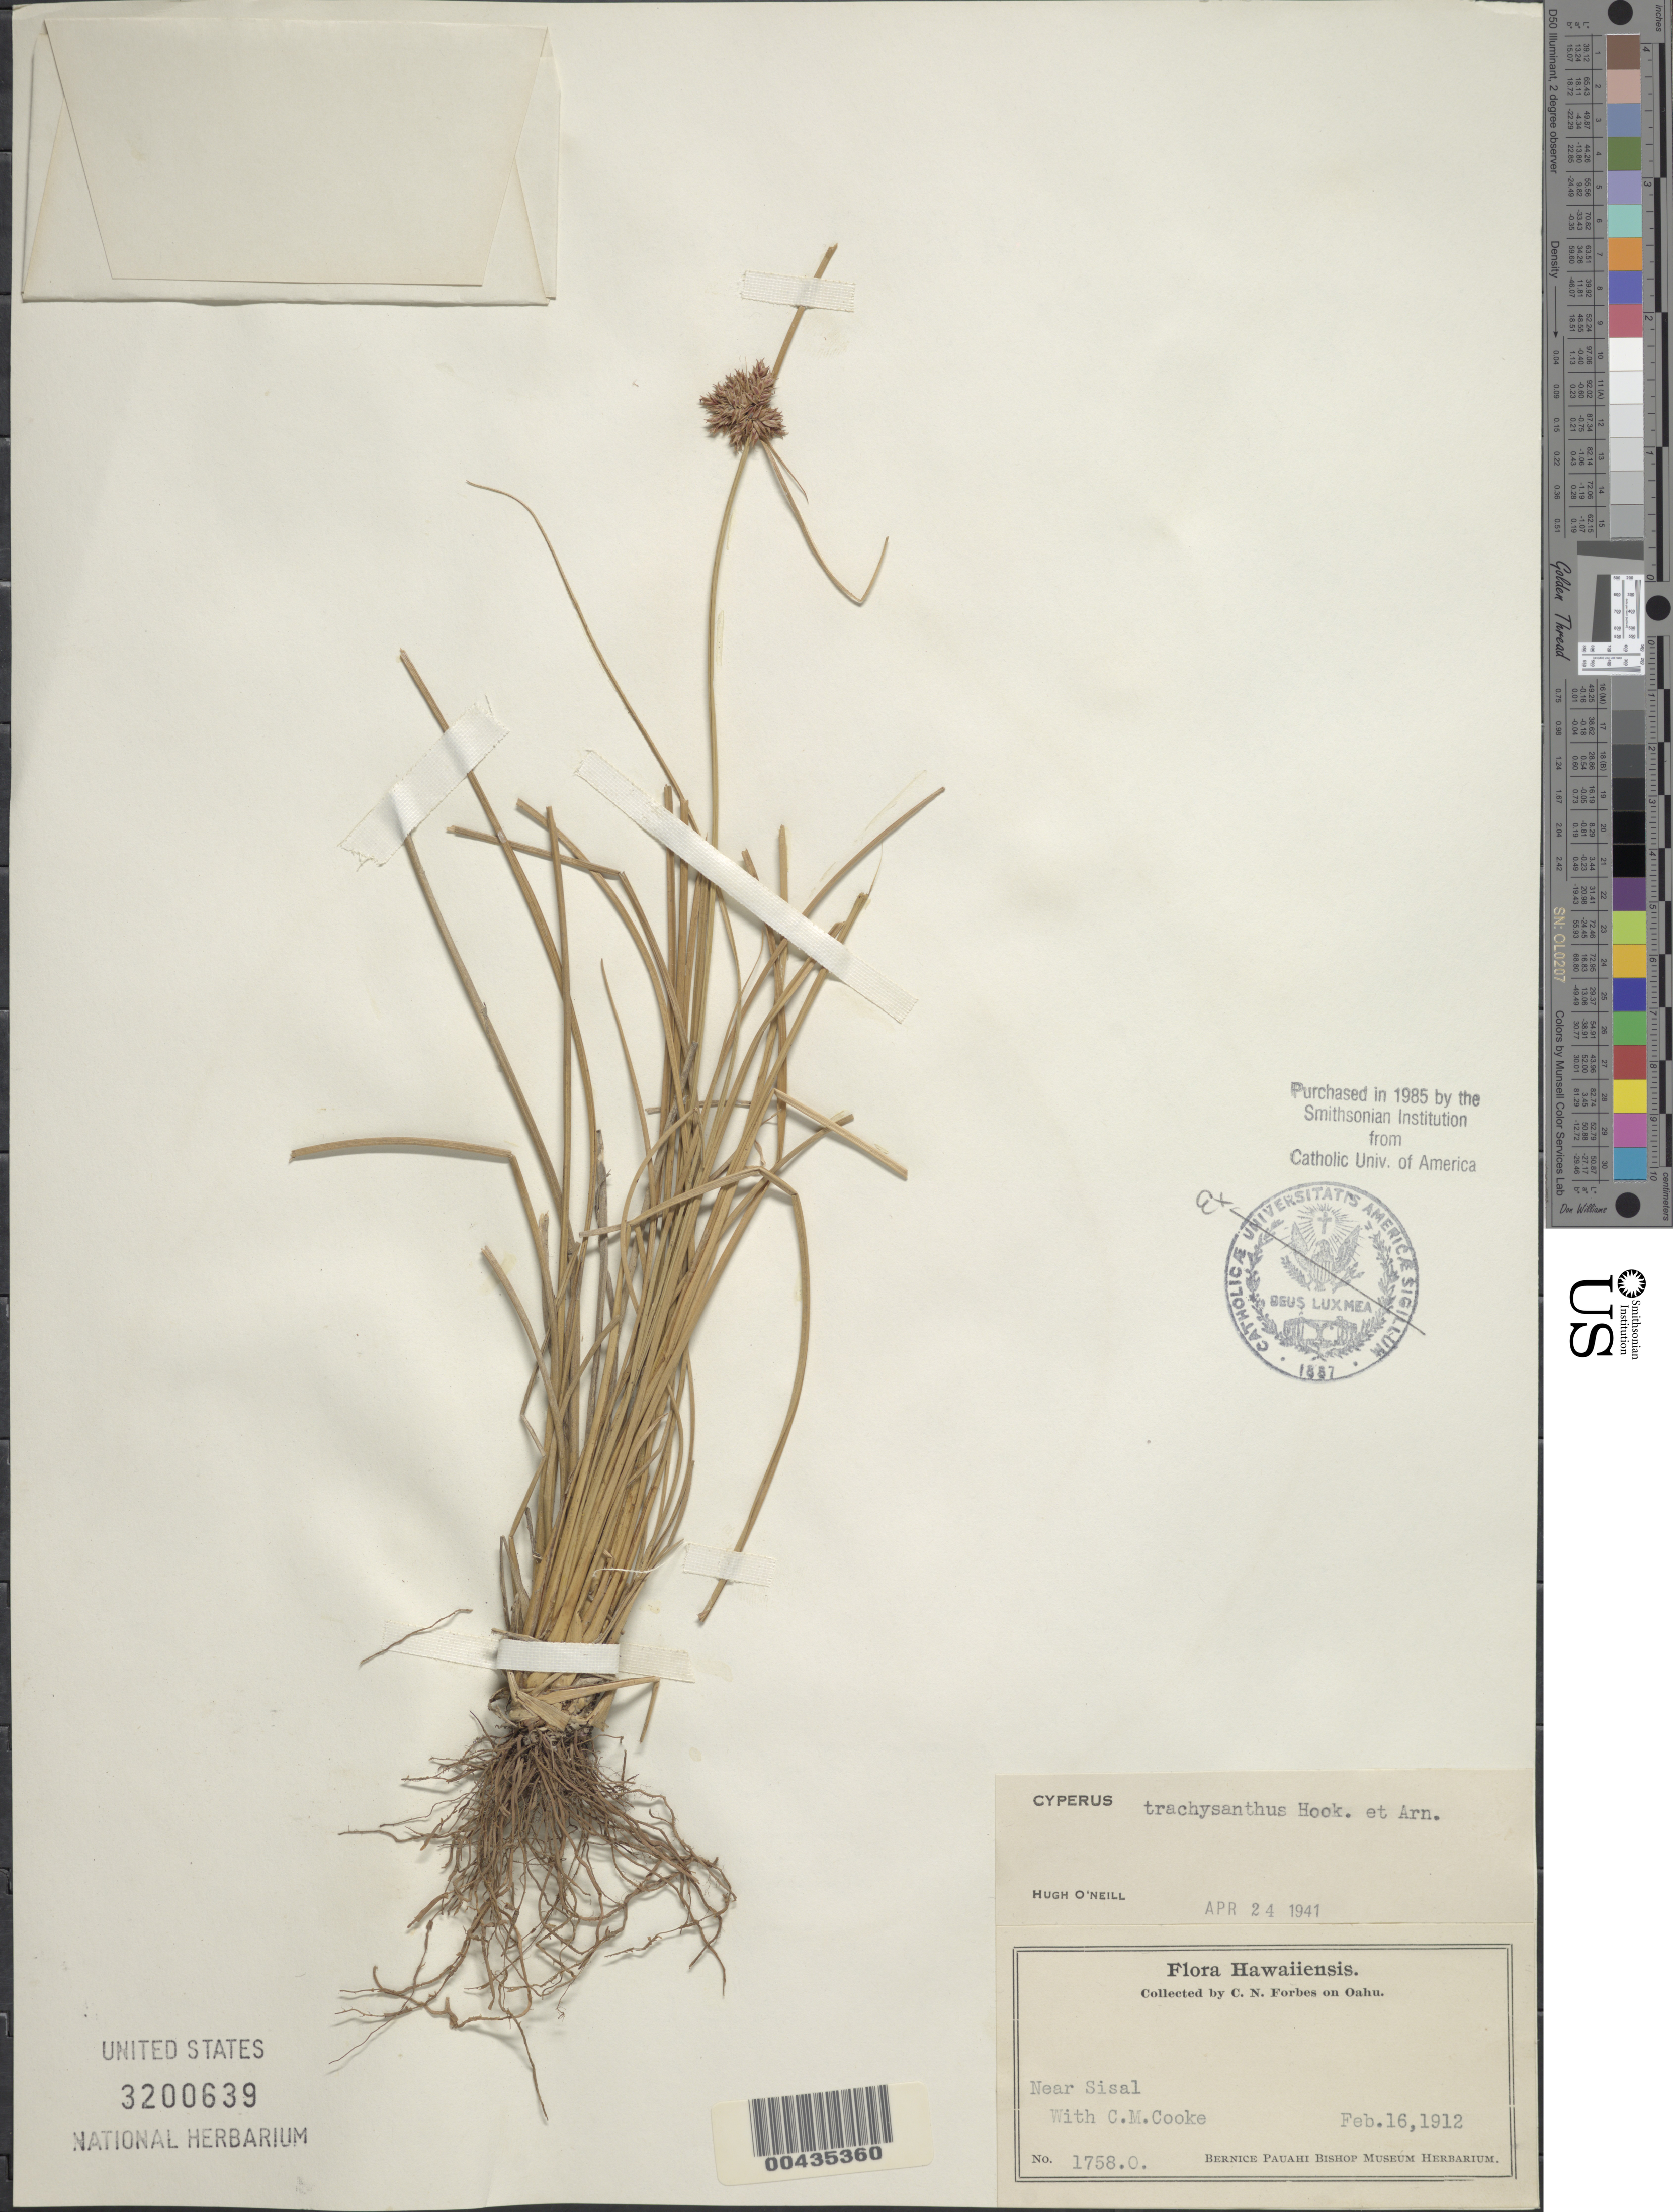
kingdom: Plantae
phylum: Tracheophyta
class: Liliopsida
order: Poales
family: Cyperaceae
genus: Cyperus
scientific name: Cyperus trachysanthos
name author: Hook. & Arn.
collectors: C. N. Forbes & C. M. Cooke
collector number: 1758.O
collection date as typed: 16 Feb 1912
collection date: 1912-02-16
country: United States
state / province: Hawaii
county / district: Honolulu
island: Oahu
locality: Near Sisal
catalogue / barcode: US 3200639